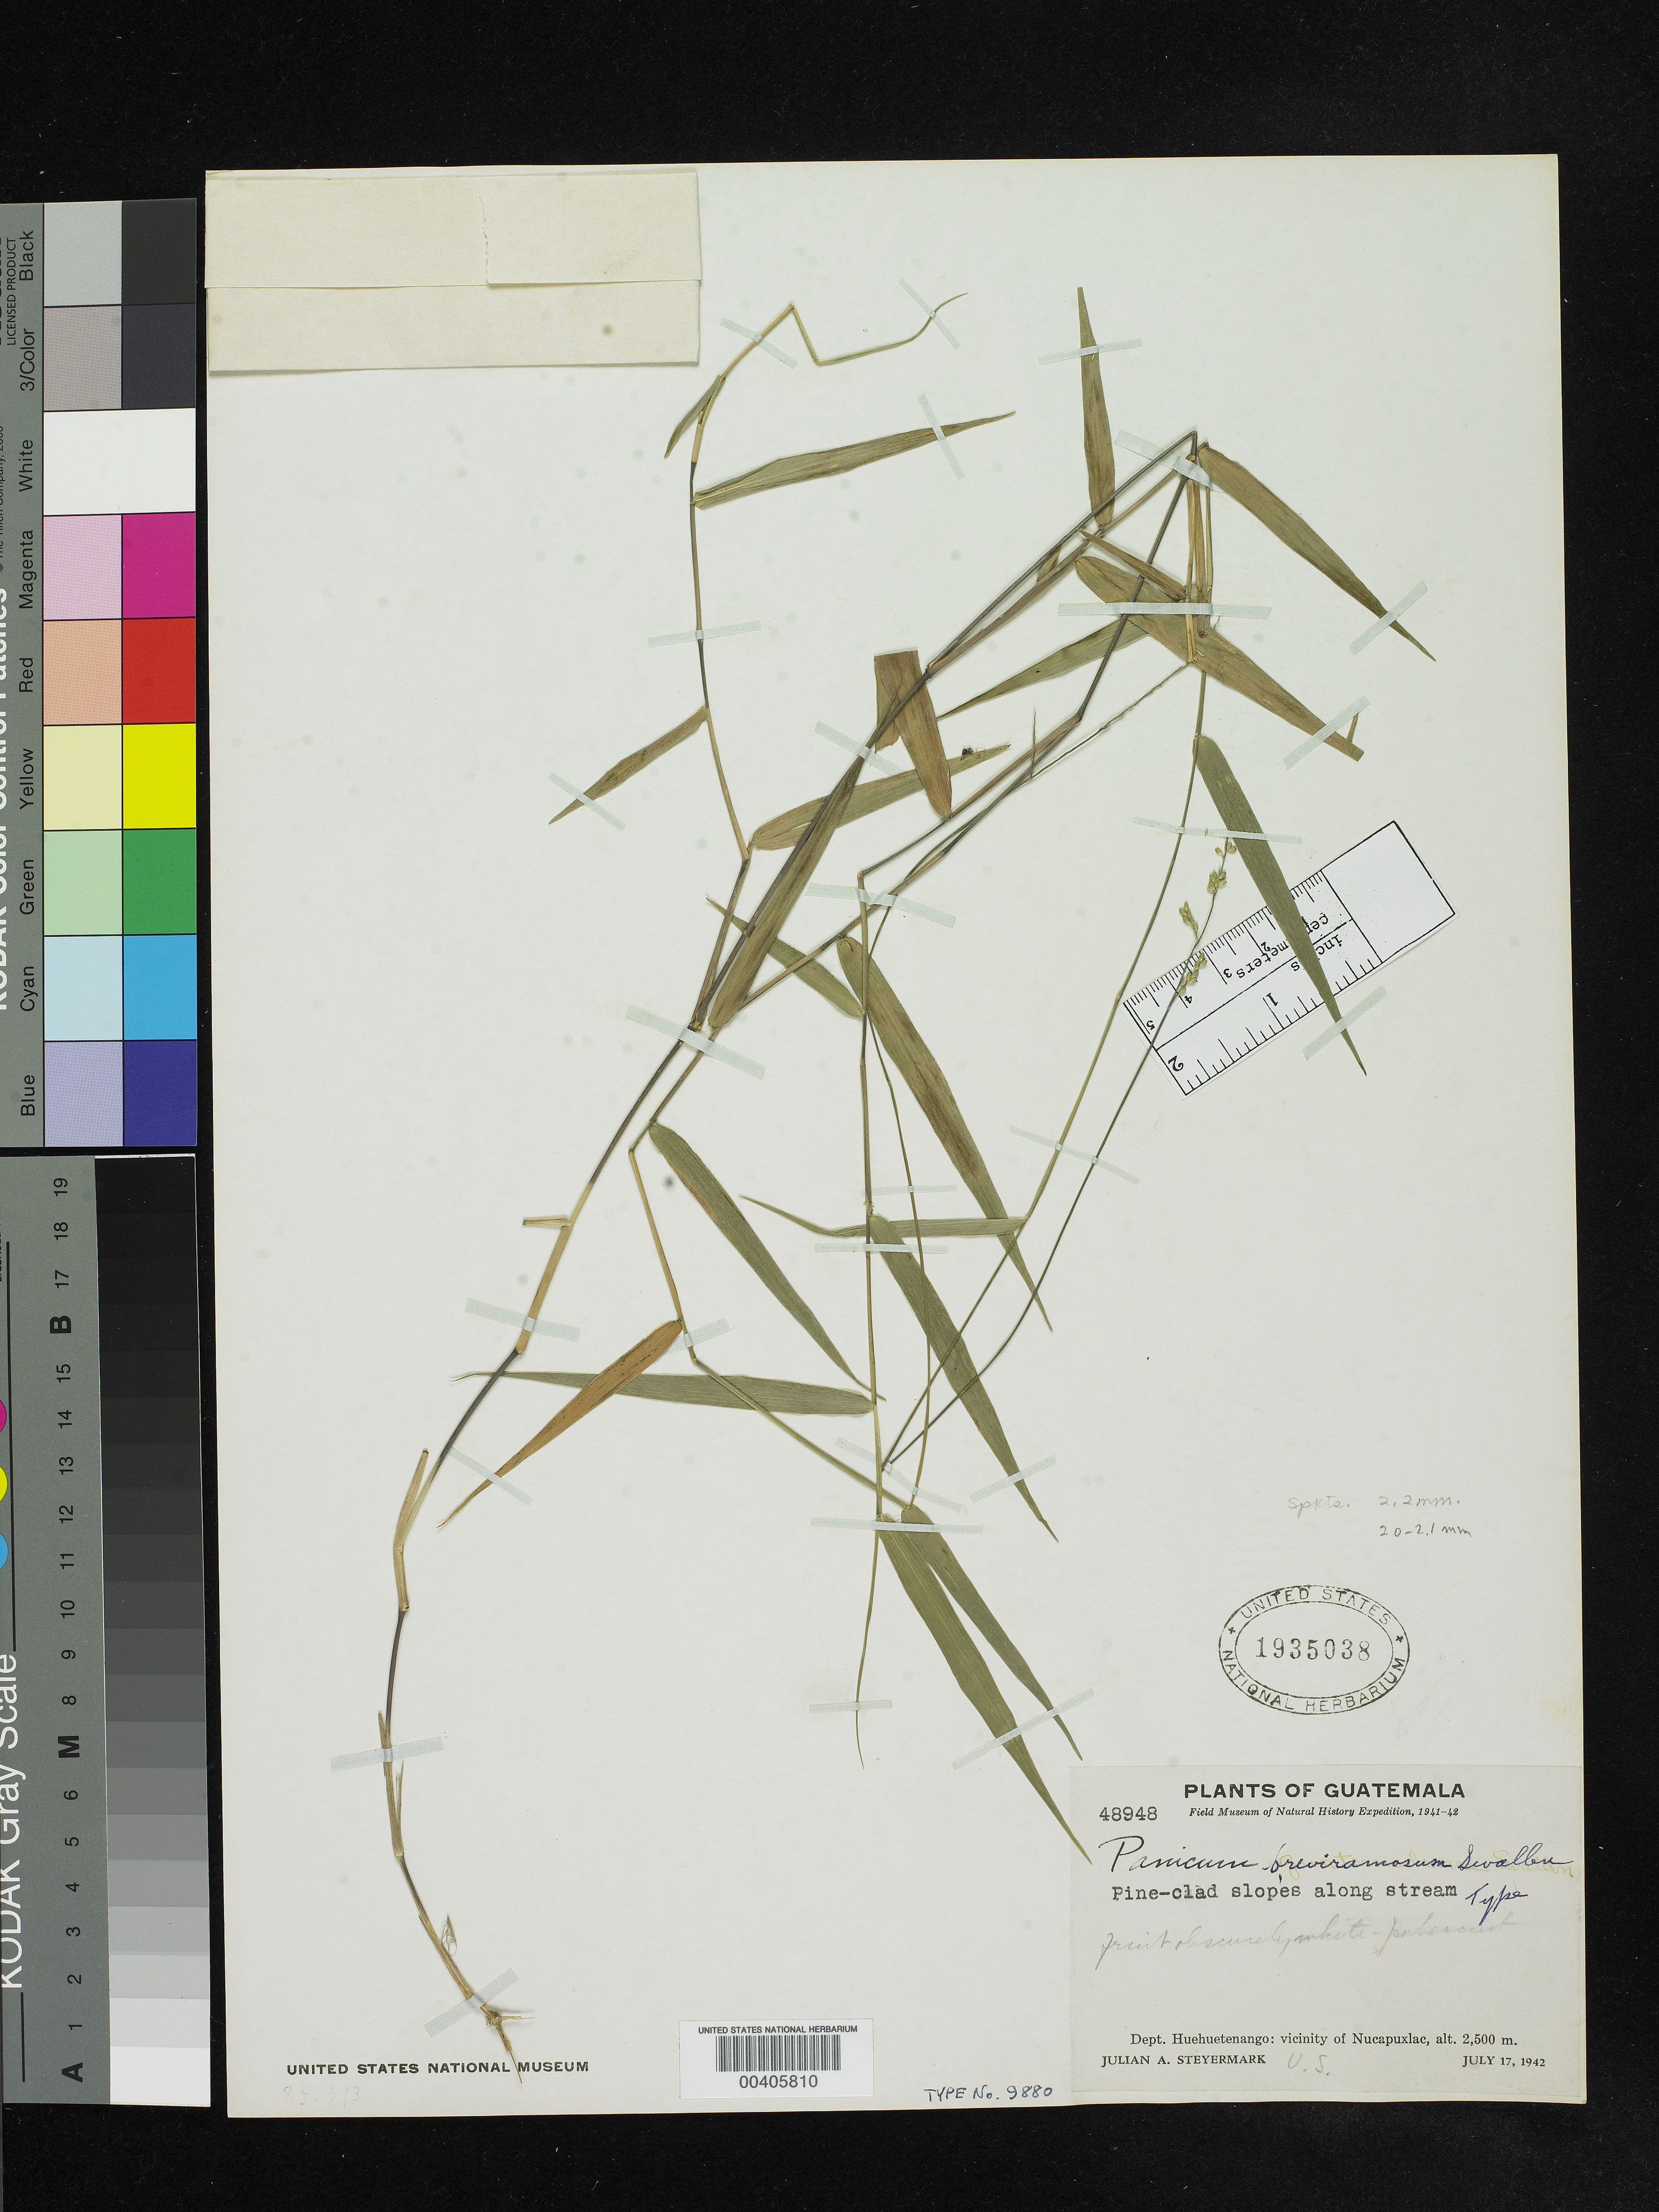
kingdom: Plantae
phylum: Tracheophyta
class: Liliopsida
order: Poales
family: Poaceae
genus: Panicum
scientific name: Panicum breviramosum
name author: Swallen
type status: Holotype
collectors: J. Steyermark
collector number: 48948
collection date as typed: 17 Jul 1942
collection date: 1942-07-17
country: Guatemala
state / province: Huehuetenango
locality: Vicinity of Nucapuxlac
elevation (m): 2500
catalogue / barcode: US 1935038